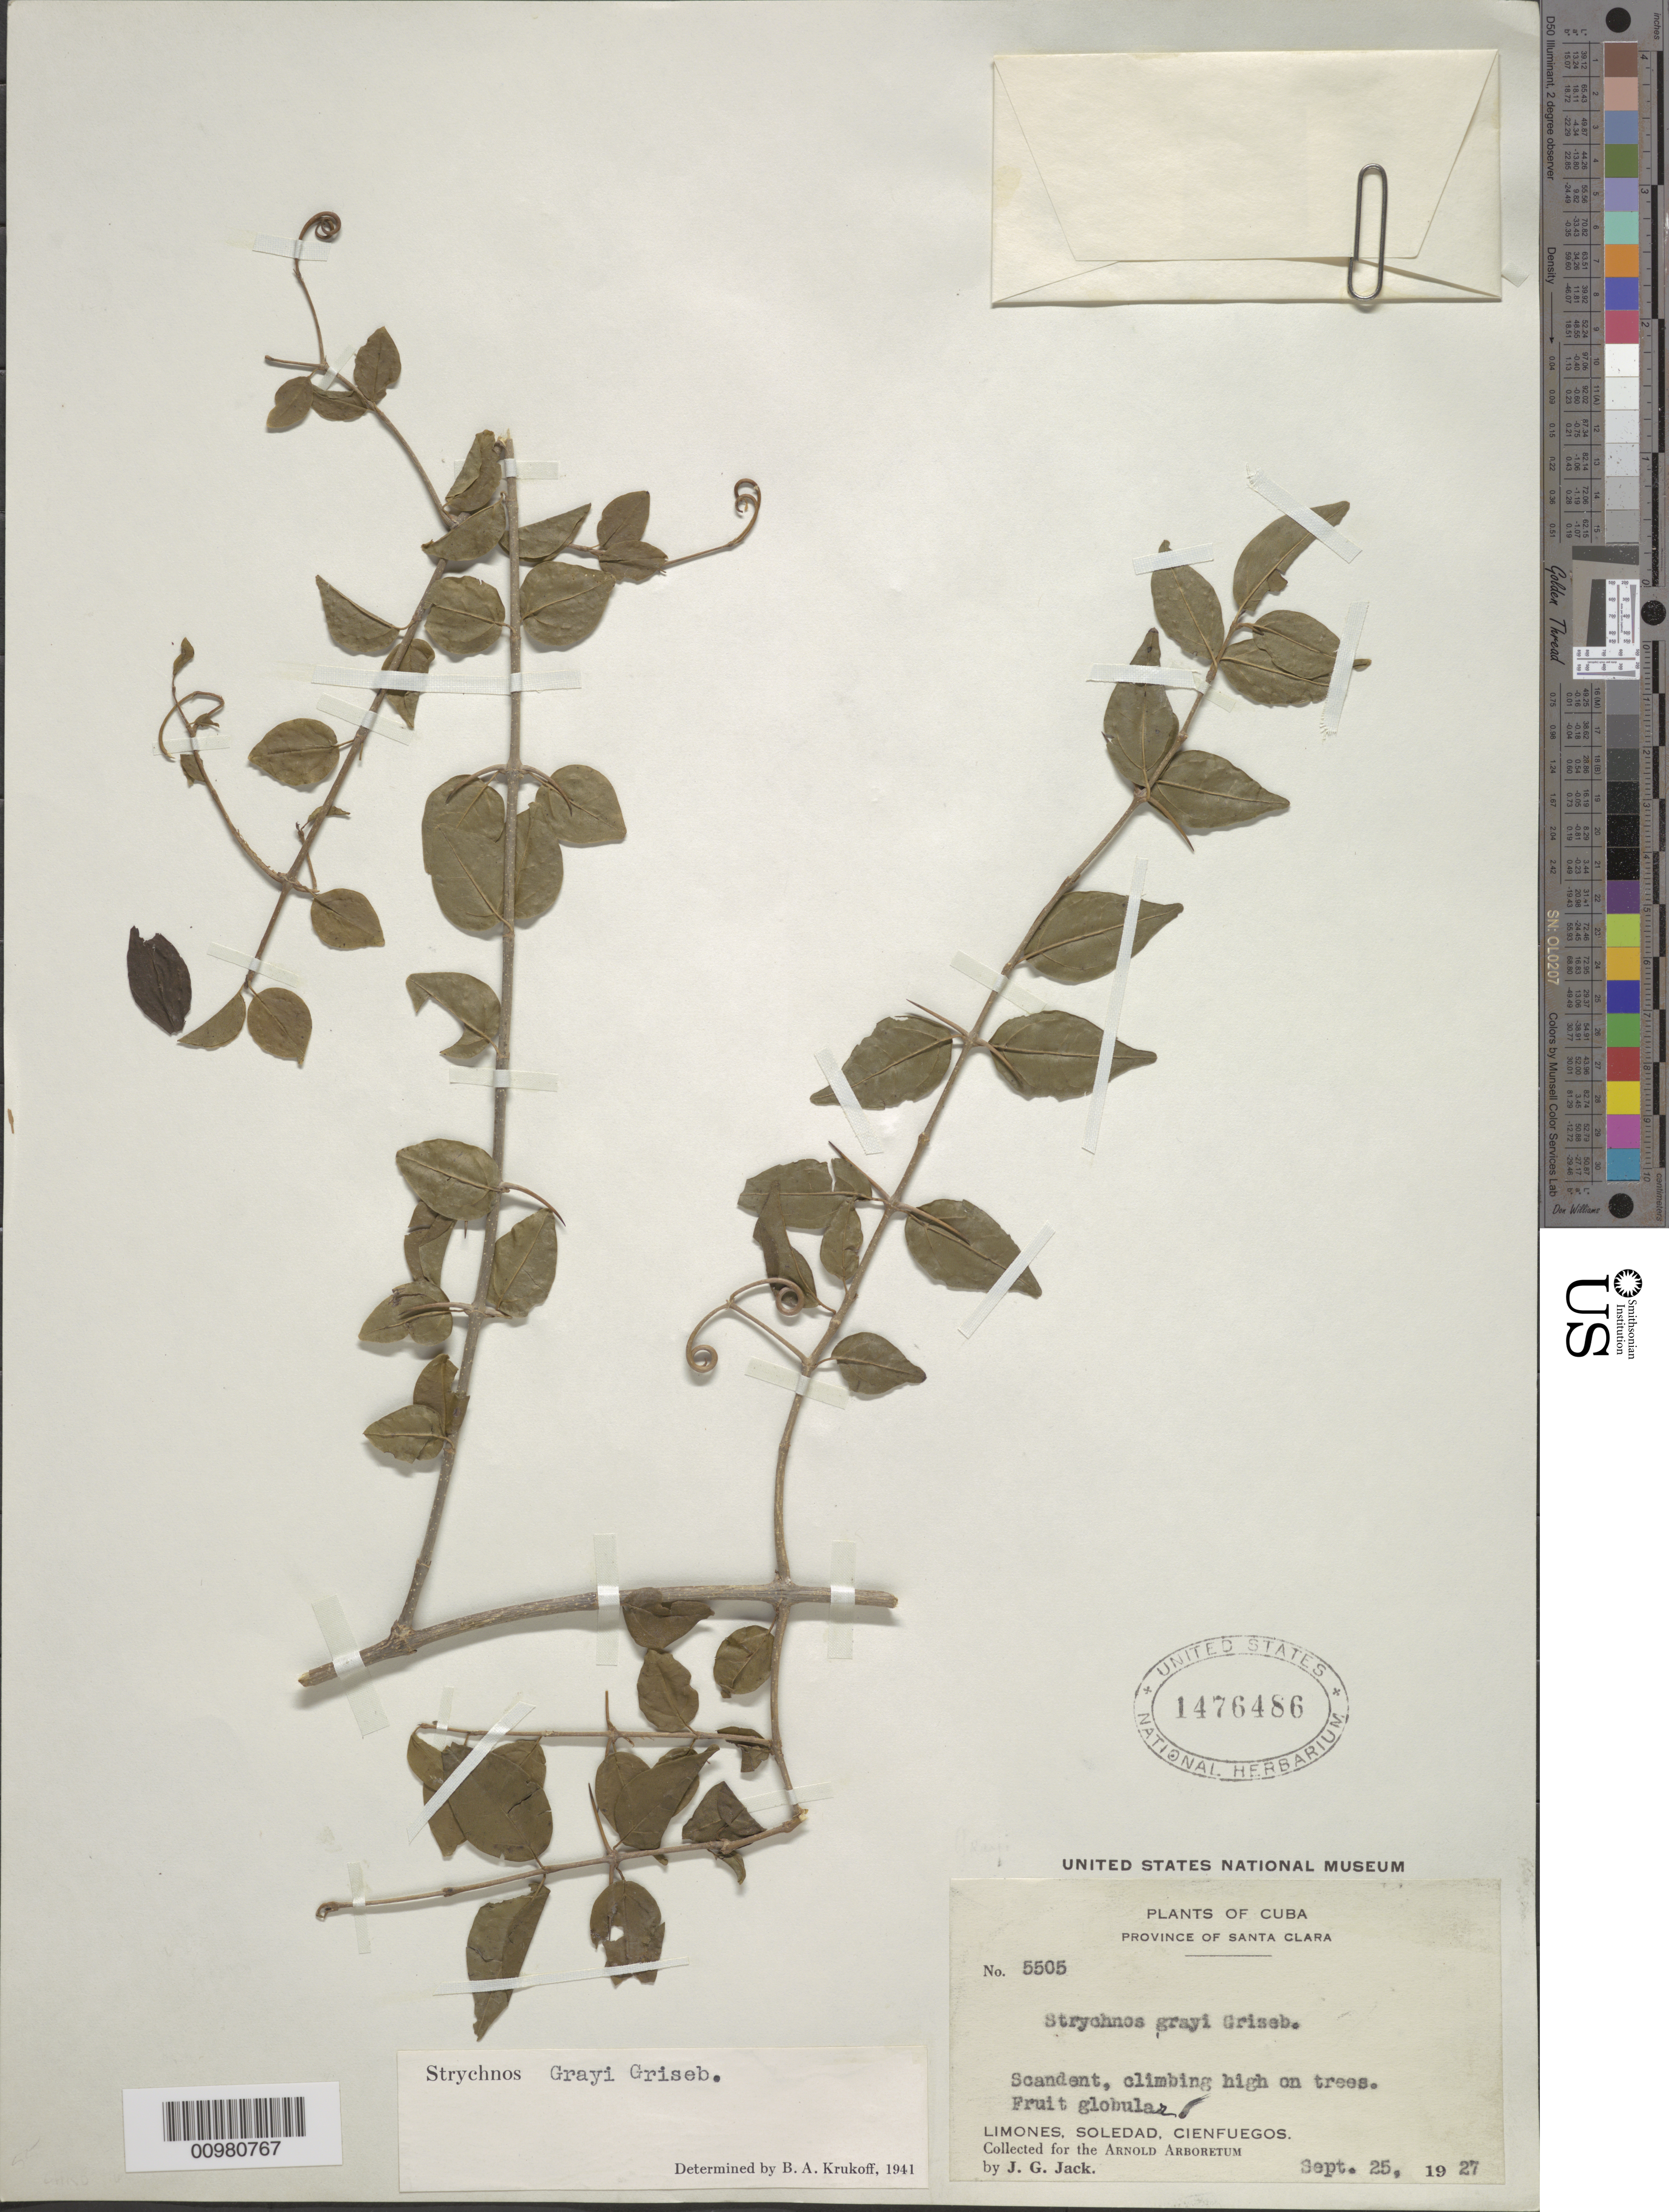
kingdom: Plantae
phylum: Tracheophyta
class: Magnoliopsida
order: Gentianales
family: Loganiaceae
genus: Strychnos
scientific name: Strychnos grayi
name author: Griseb.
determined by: Krukoff, B. A.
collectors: J. G. Jack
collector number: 5505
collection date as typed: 25 Sep 1927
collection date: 1927-09-25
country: Cuba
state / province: Cienfuegos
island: Cuba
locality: Limones, Soledad, Cienfuegos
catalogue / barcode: US 1476486